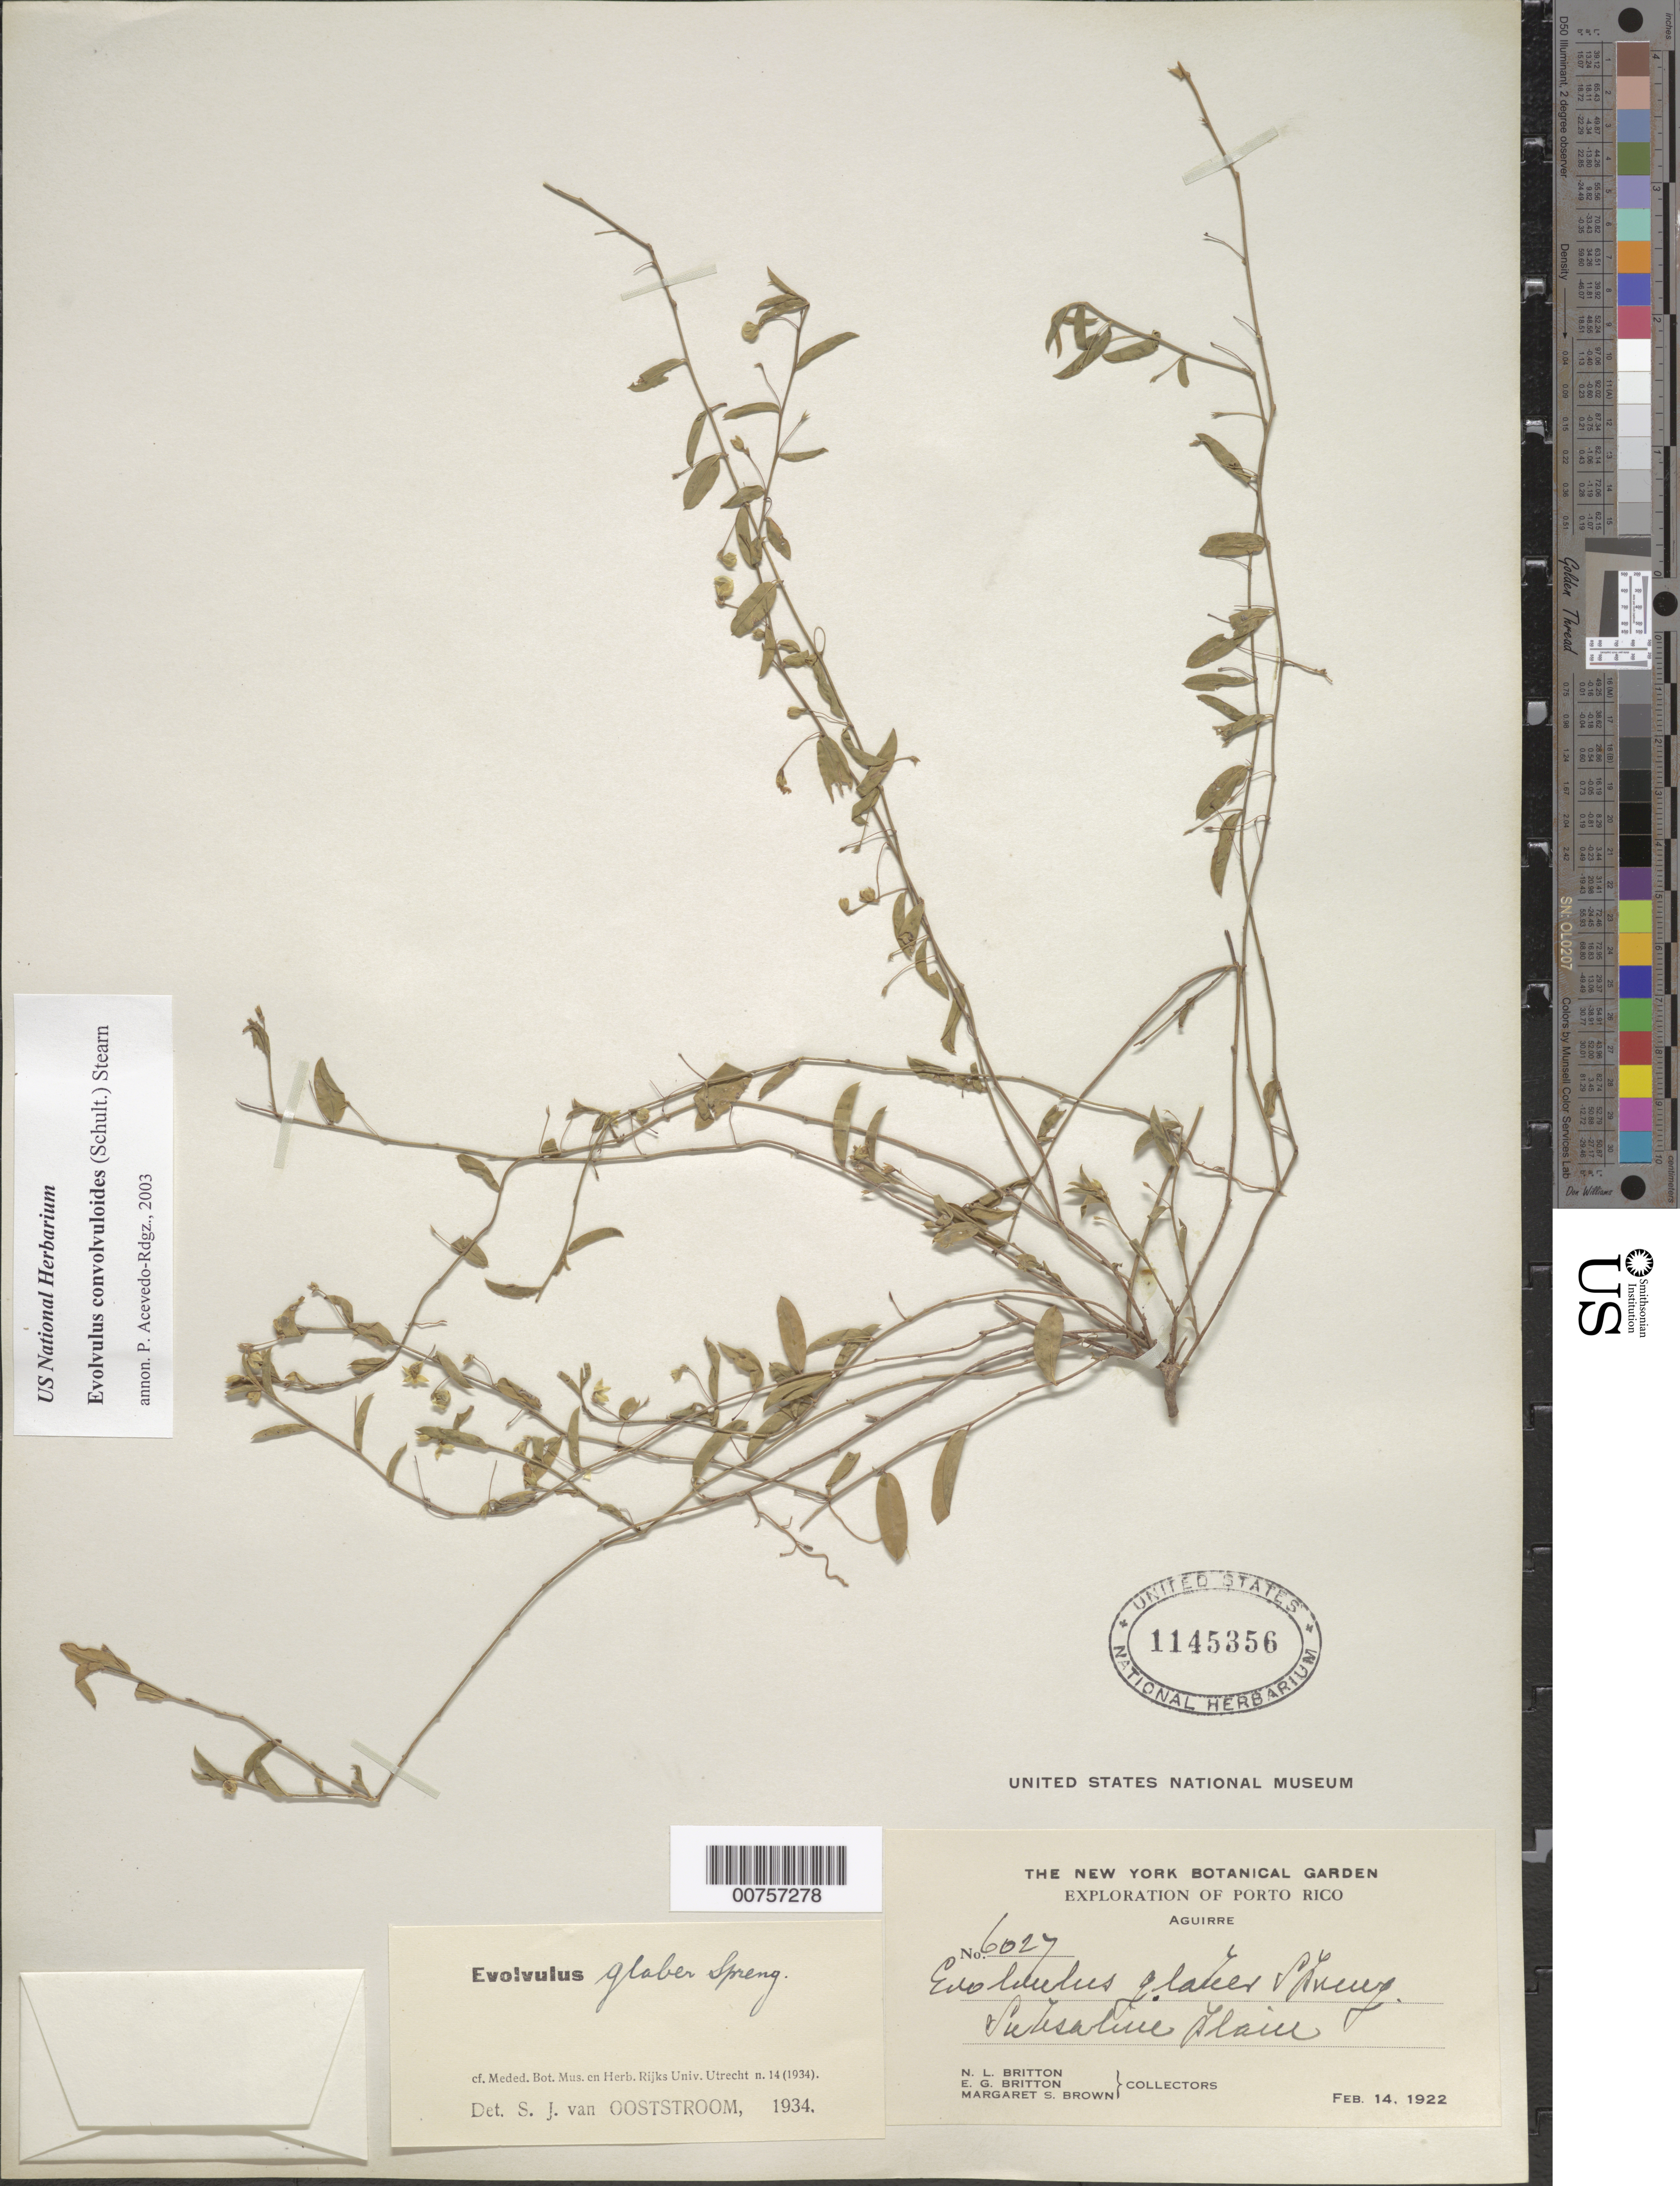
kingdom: Plantae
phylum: Tracheophyta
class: Magnoliopsida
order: Solanales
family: Convolvulaceae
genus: Evolvulus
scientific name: Evolvulus convolvuloides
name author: (Willd. ex Schult.) Stearn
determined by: Acevedo-Rodríguez, P., (BOT), Smithsonian Institution - National Museum of Natural History (UNITED STATES)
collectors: N. Britton, E. G. Britton & M. A. Brown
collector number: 6027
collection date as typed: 14 Feb 1922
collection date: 1922-02-14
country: Puerto Rico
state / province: Salinas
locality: Aguirre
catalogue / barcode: US 1145356